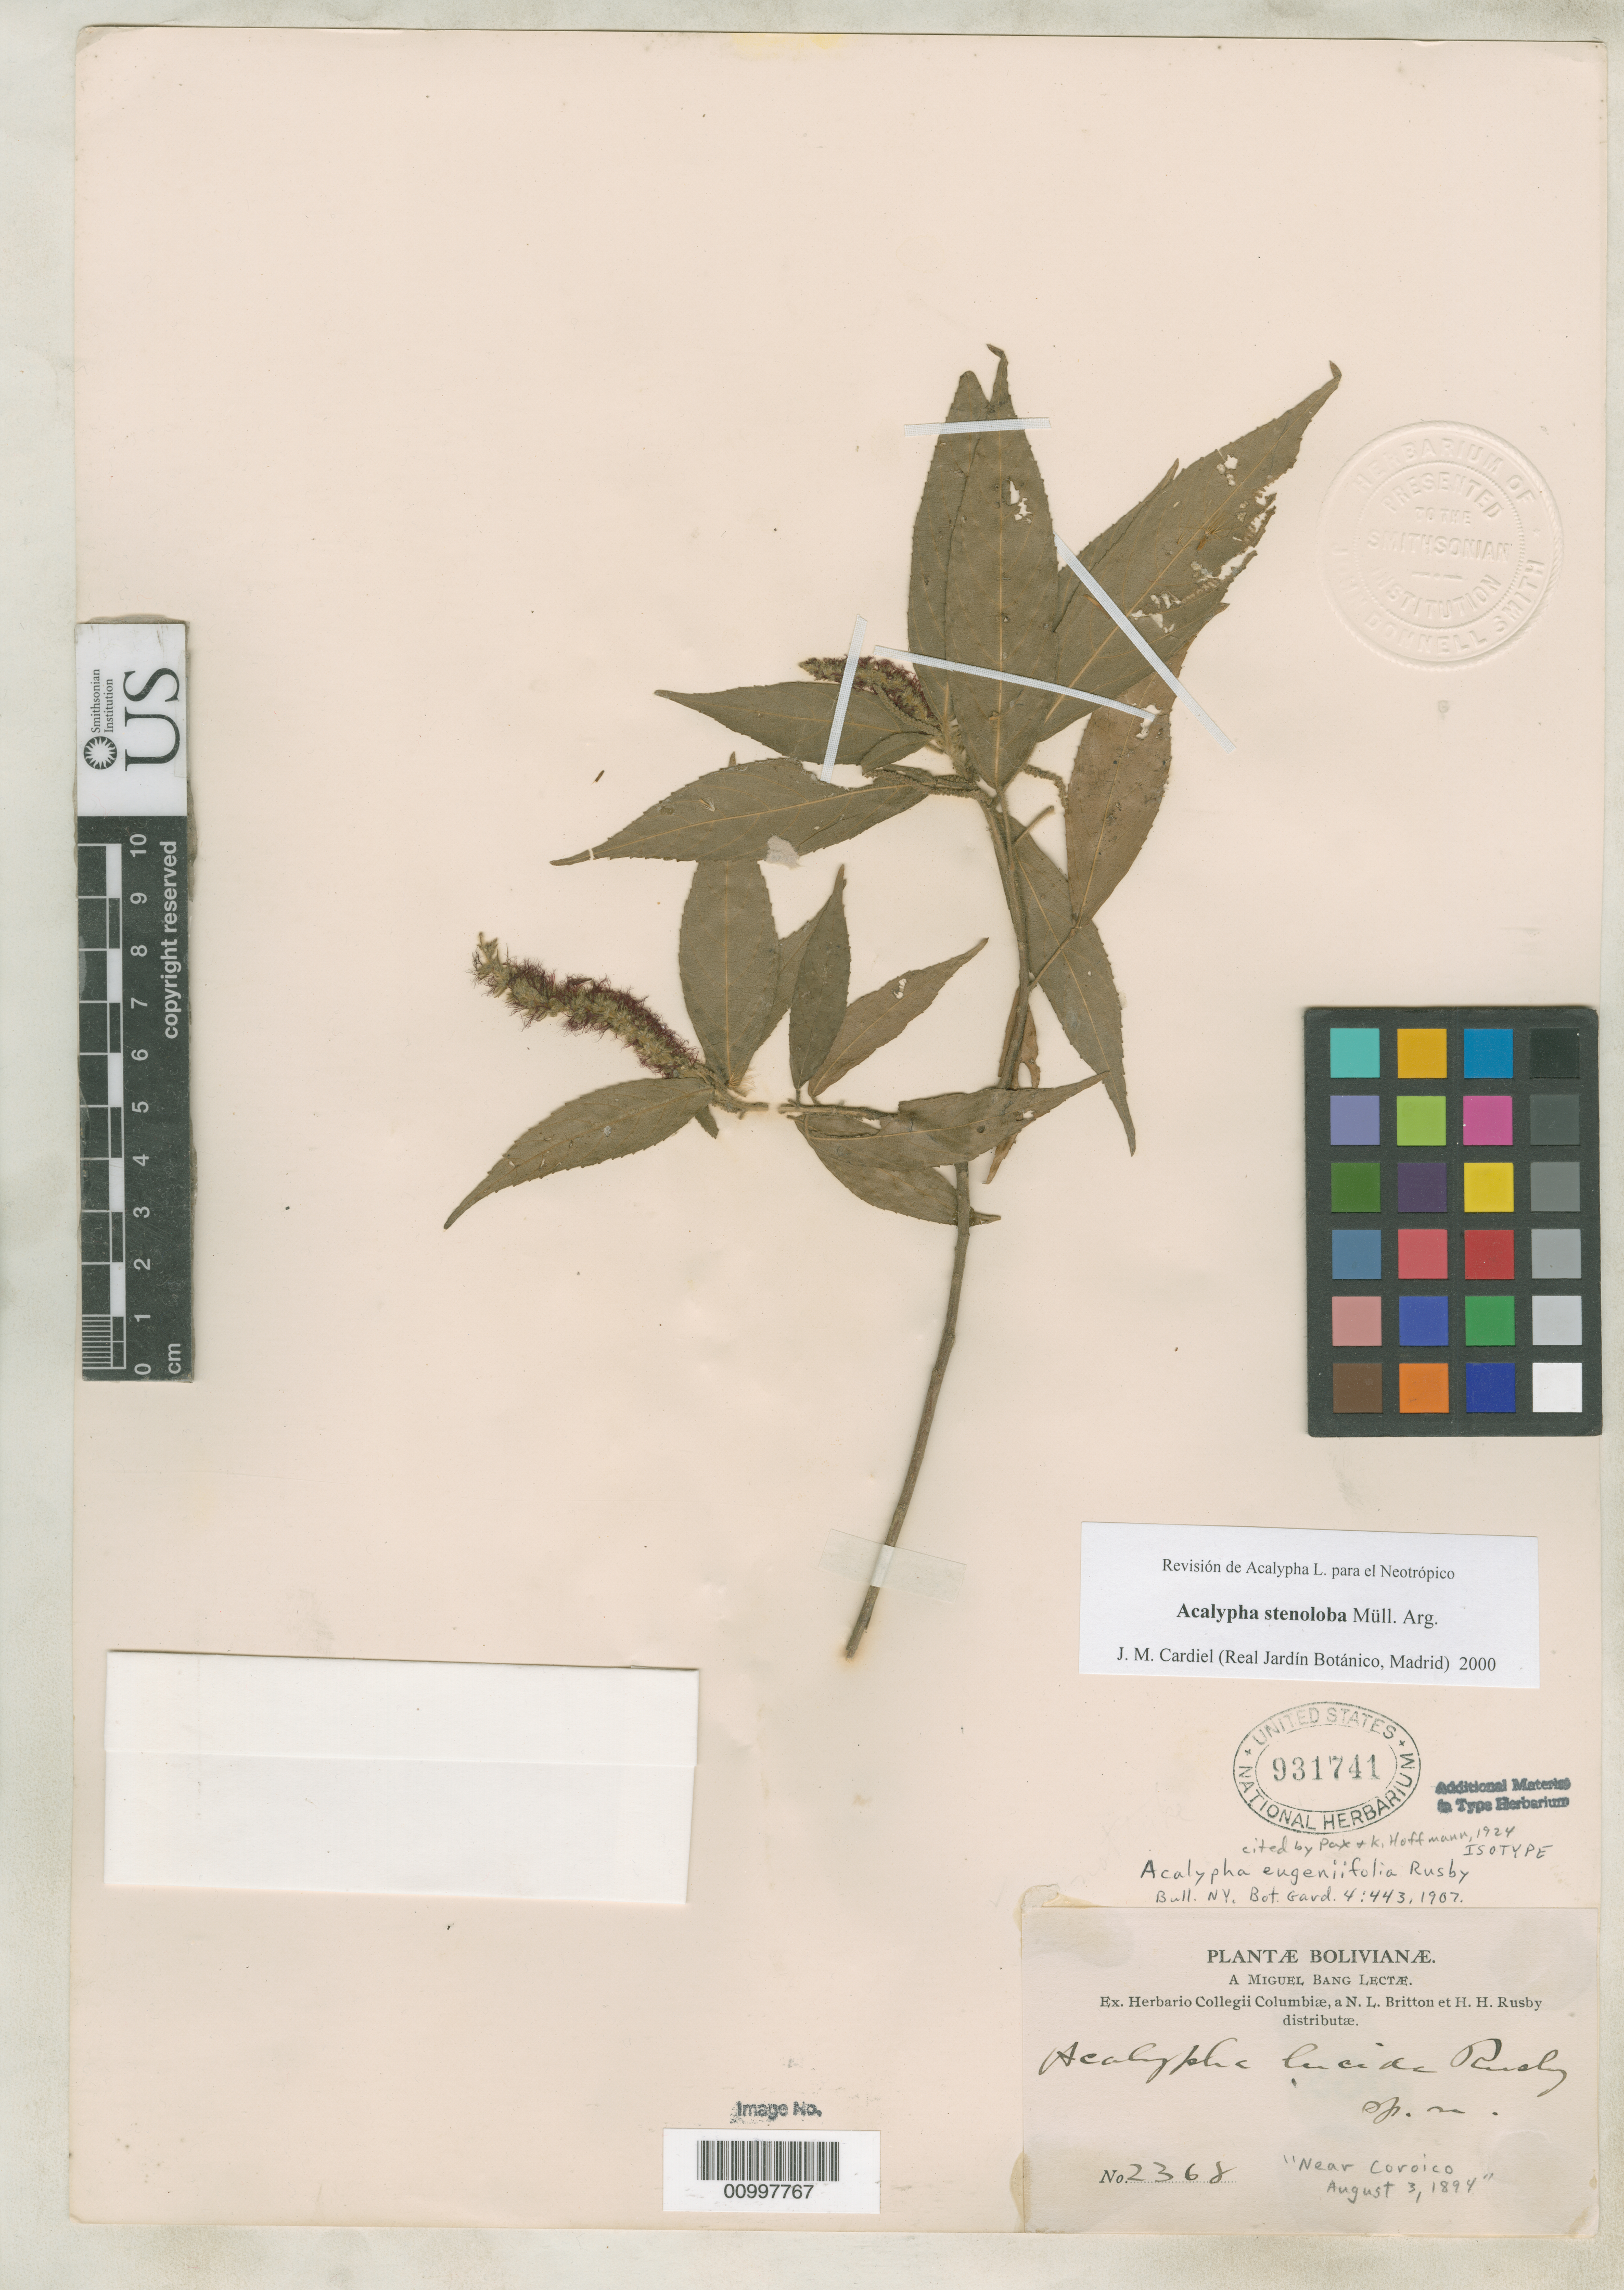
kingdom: Plantae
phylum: Tracheophyta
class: Magnoliopsida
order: Malpighiales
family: Euphorbiaceae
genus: Acalypha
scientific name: Acalypha eugenifolia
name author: Rusby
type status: Isotype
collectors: M. Bang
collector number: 2368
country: Bolivia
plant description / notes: Original spelling of specific epithet "eugenifolia" to be corrected to "eugeniifolia"?; Original specimen label has been altered, "Near Coroico August 3, 1894" [S.F. Smith script] added at later date, apparently as cited in protologue.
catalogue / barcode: US 931741